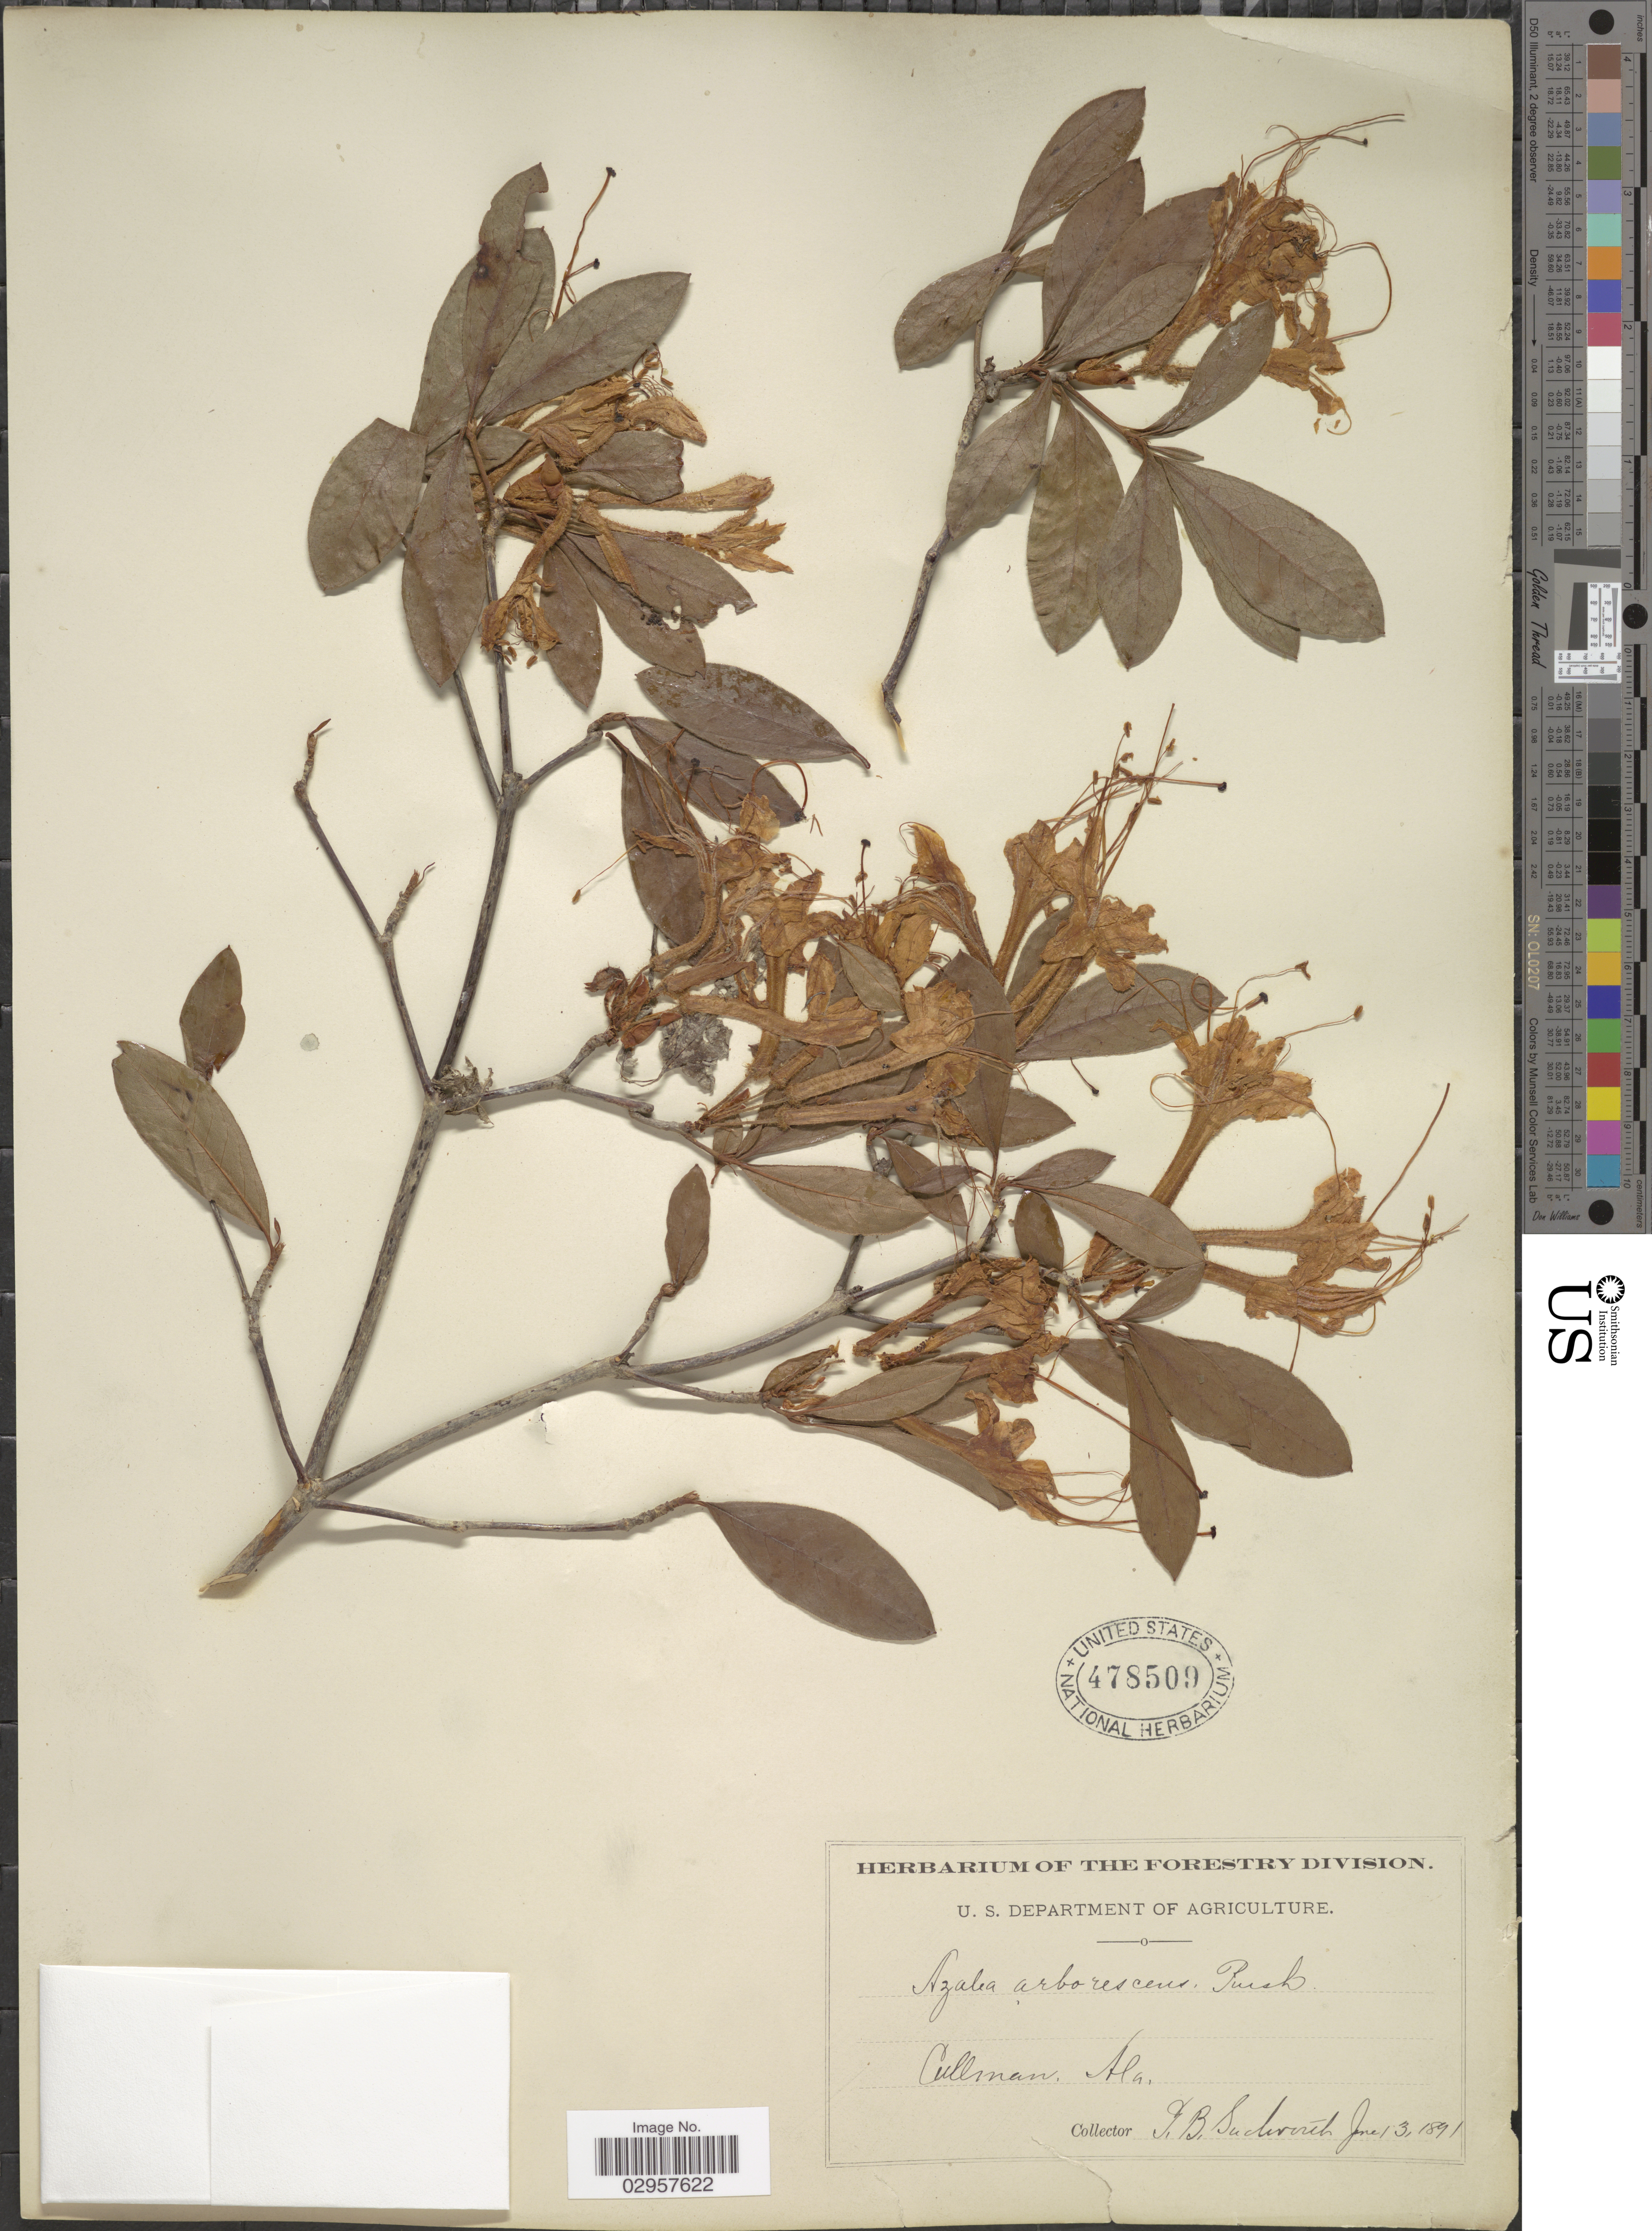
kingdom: Plantae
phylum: Tracheophyta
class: Magnoliopsida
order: Ericales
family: Ericaceae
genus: Rhododendron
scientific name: Rhododendron arborescens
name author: (Pursh) Torr.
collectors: G. B. Sudworth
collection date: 1891-06-13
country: United States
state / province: Alabama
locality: Cullman.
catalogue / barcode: US 478509